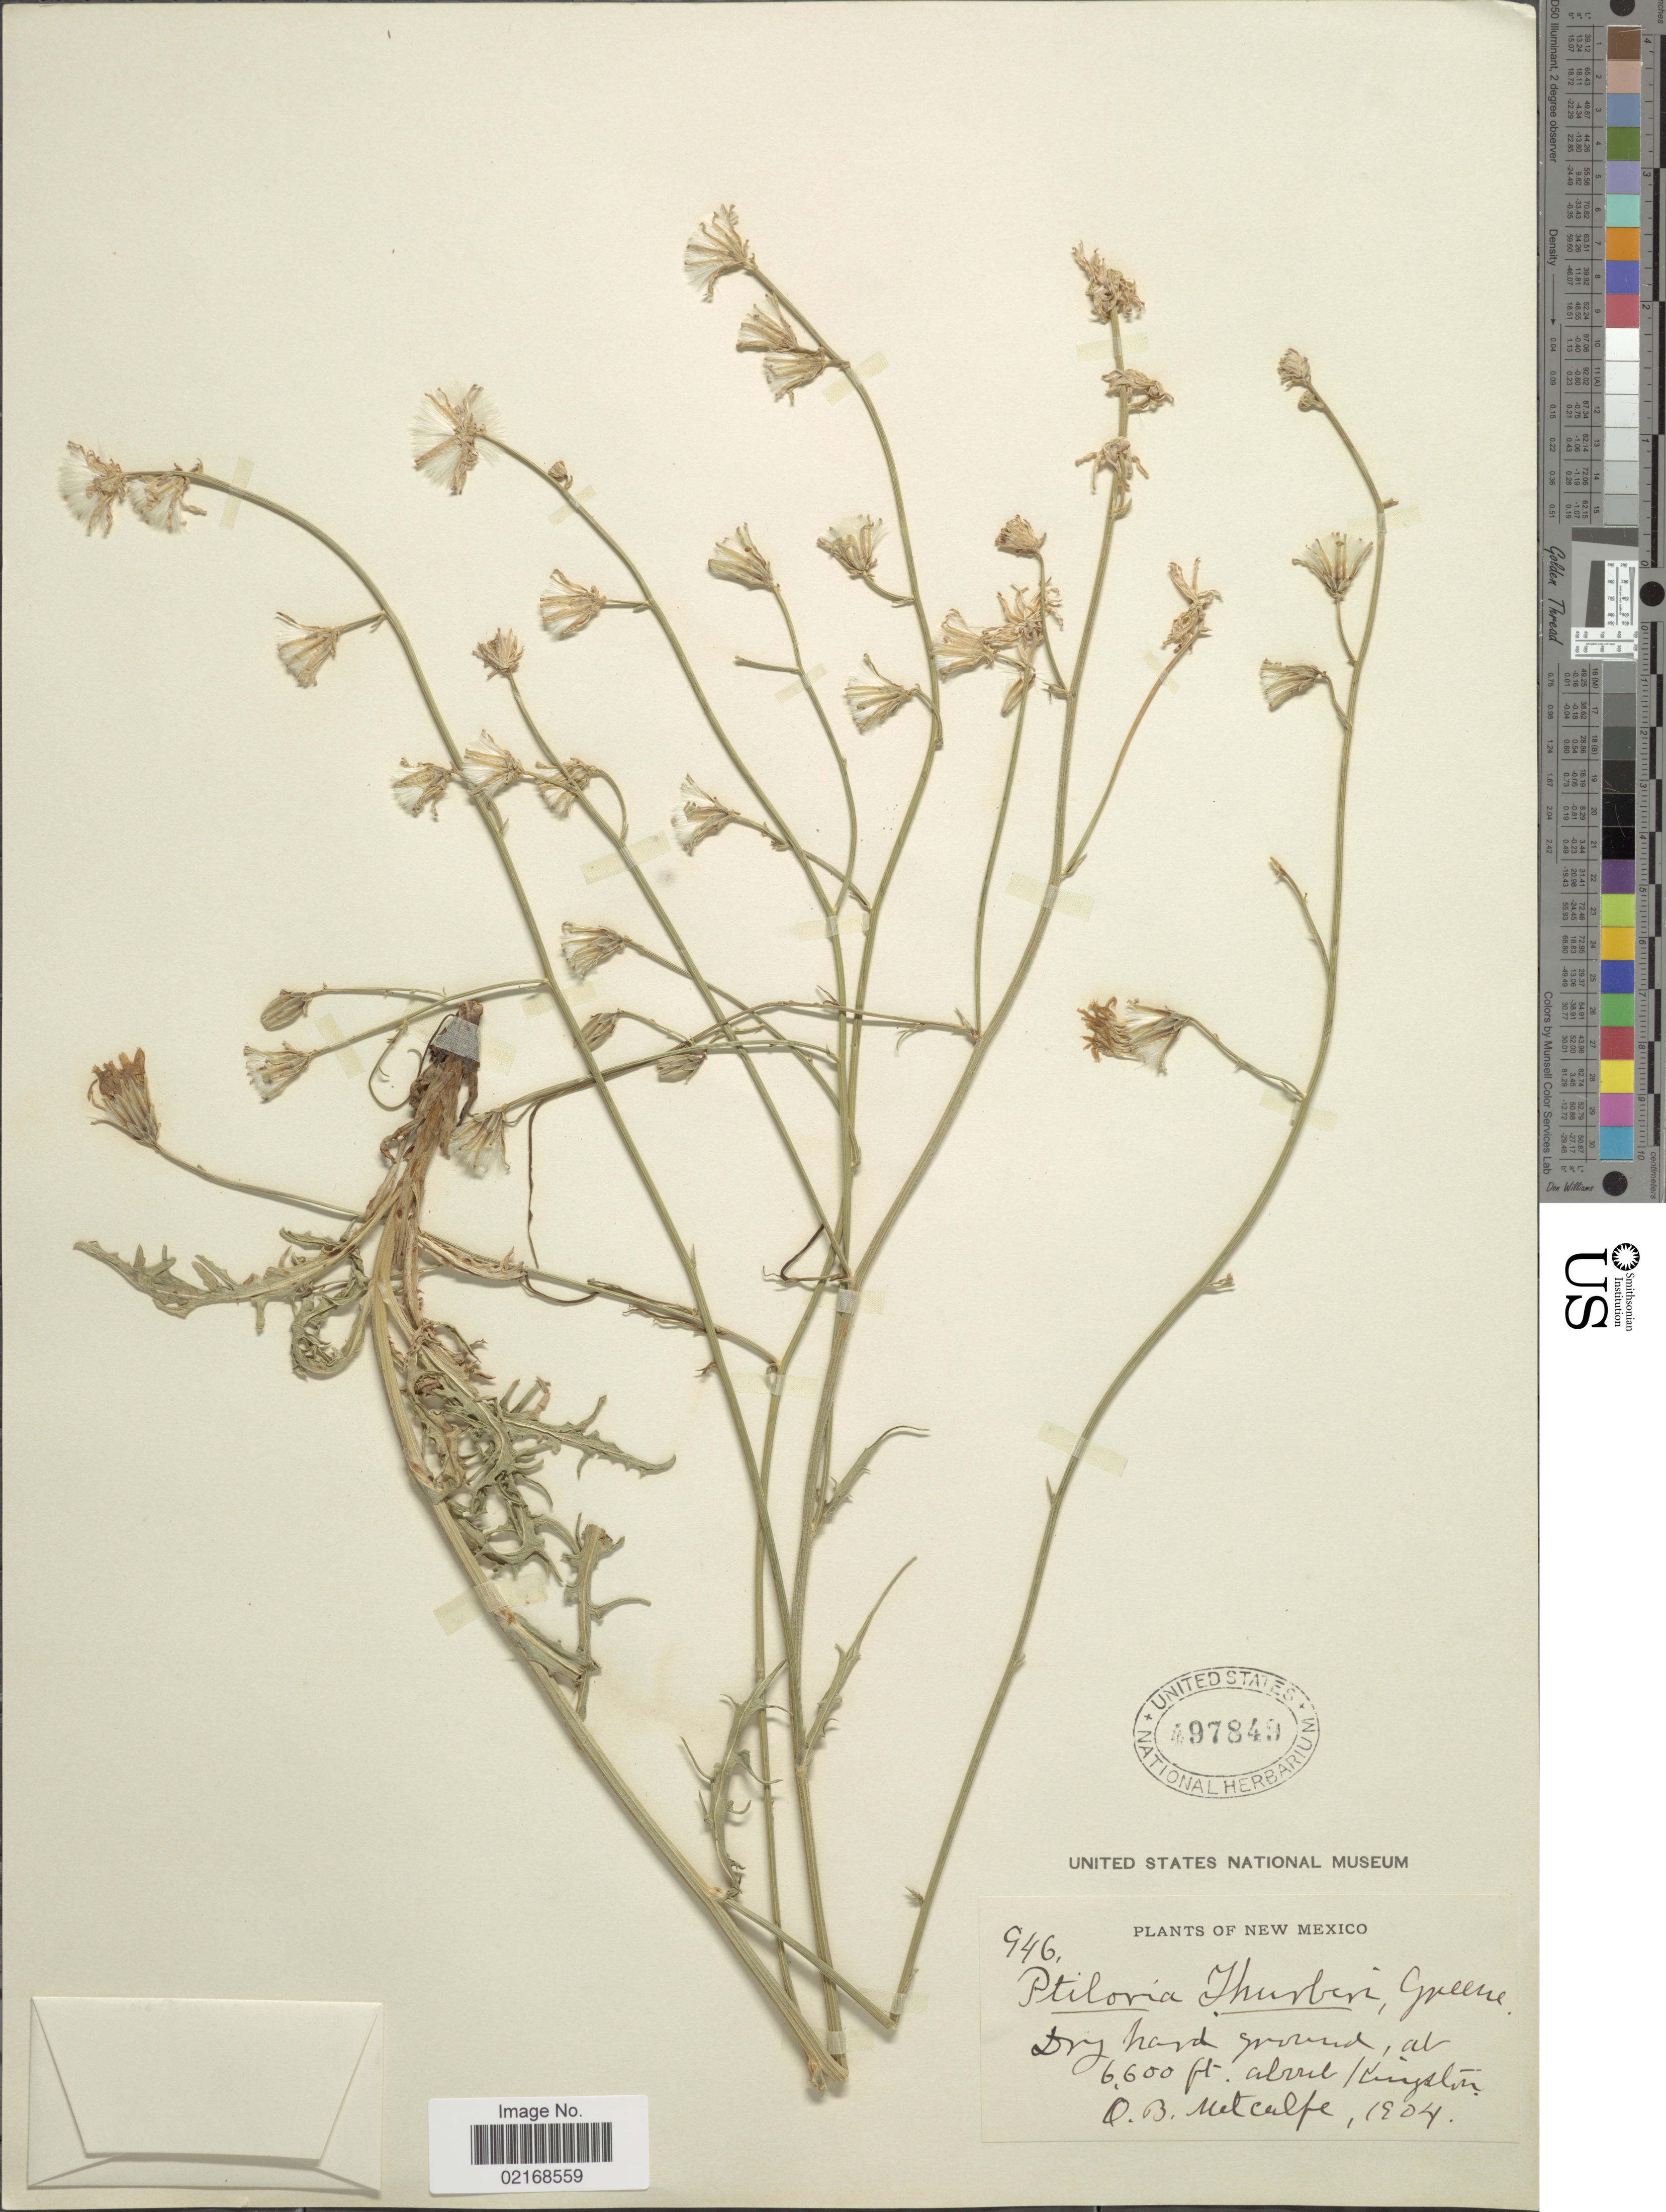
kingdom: Plantae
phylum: Tracheophyta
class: Magnoliopsida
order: Asterales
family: Asteraceae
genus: Stephanomeria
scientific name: Stephanomeria thurberi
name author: A. Gray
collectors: O. B. Metcalfe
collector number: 946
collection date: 1904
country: United States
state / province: New Mexico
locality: About Kingston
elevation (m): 2012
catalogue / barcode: US 497849